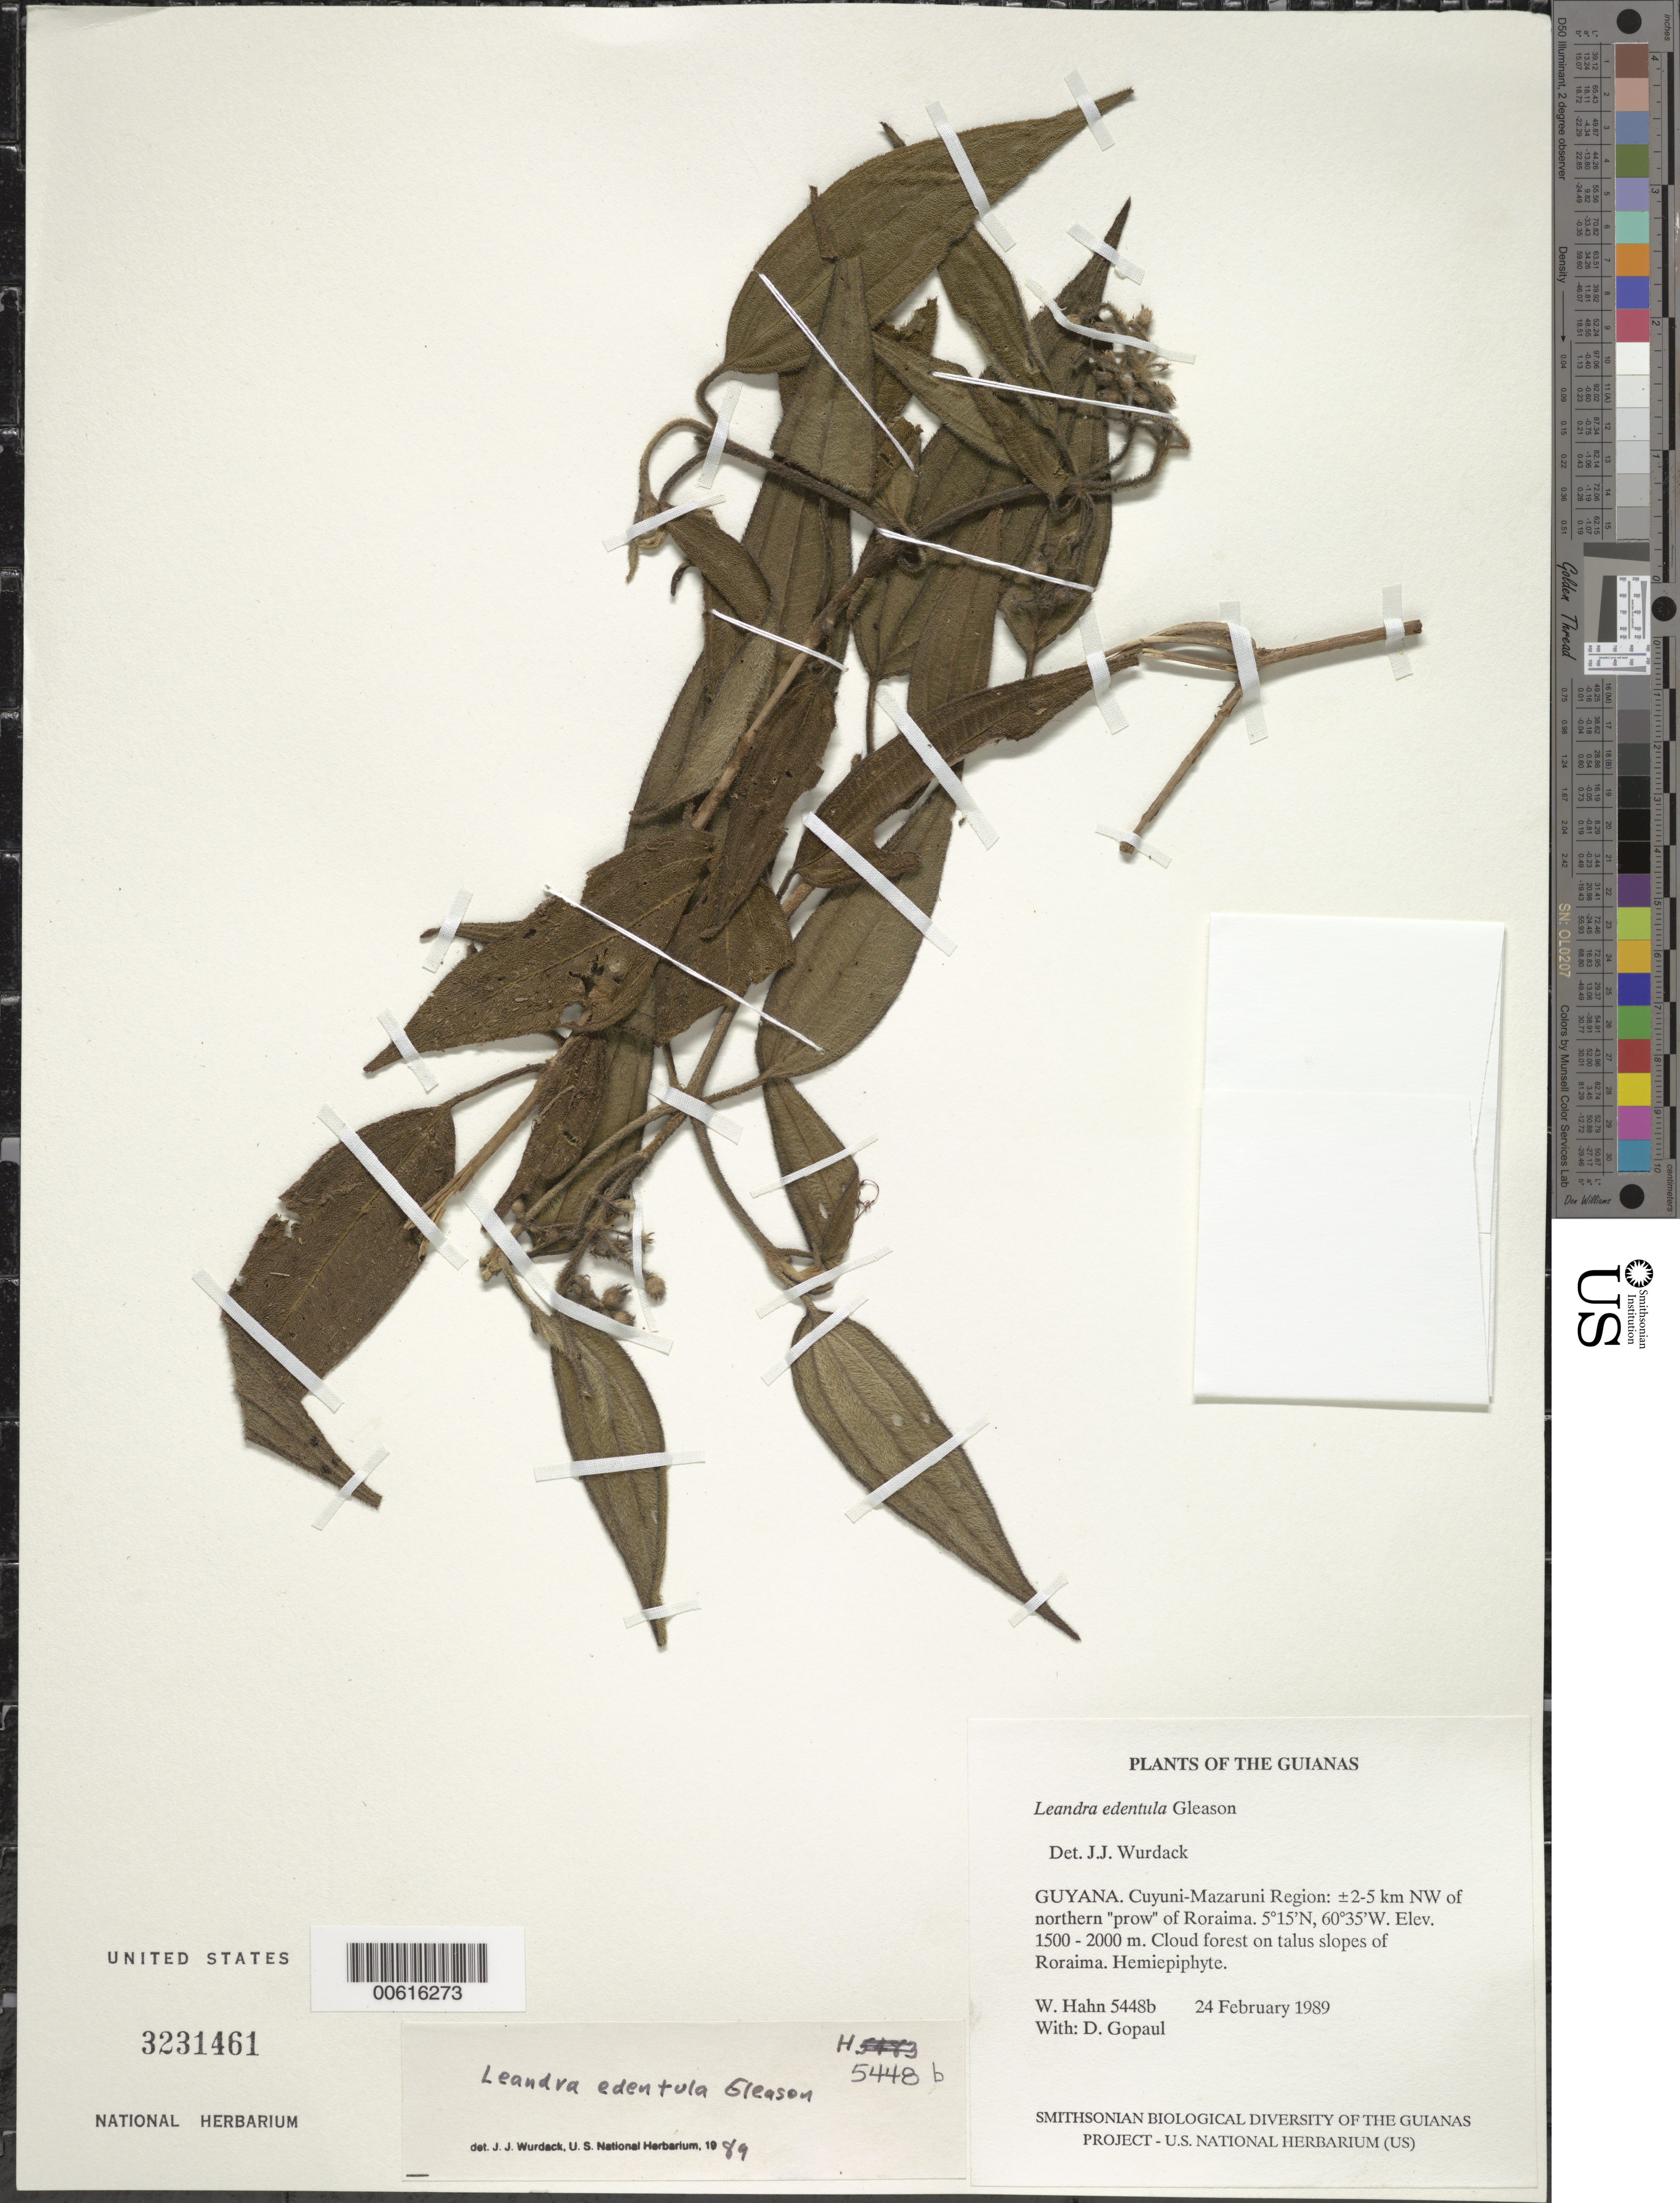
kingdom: Plantae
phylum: Tracheophyta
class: Magnoliopsida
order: Myrtales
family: Melastomataceae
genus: Leandra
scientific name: Leandra edentula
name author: Gleason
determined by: Wurdack, John J., (US), US (UNITED STATES)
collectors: W. Hahn & D. Gopaul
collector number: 5448 b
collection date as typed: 24 February 1989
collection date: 1989-02-24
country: Guyana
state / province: Cuyuni-Mazaruni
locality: ±2-5 km NW of northern "prow" of Roraima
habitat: Cloud forest on talus slopes of Roraima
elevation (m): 1500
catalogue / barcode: US 3231461